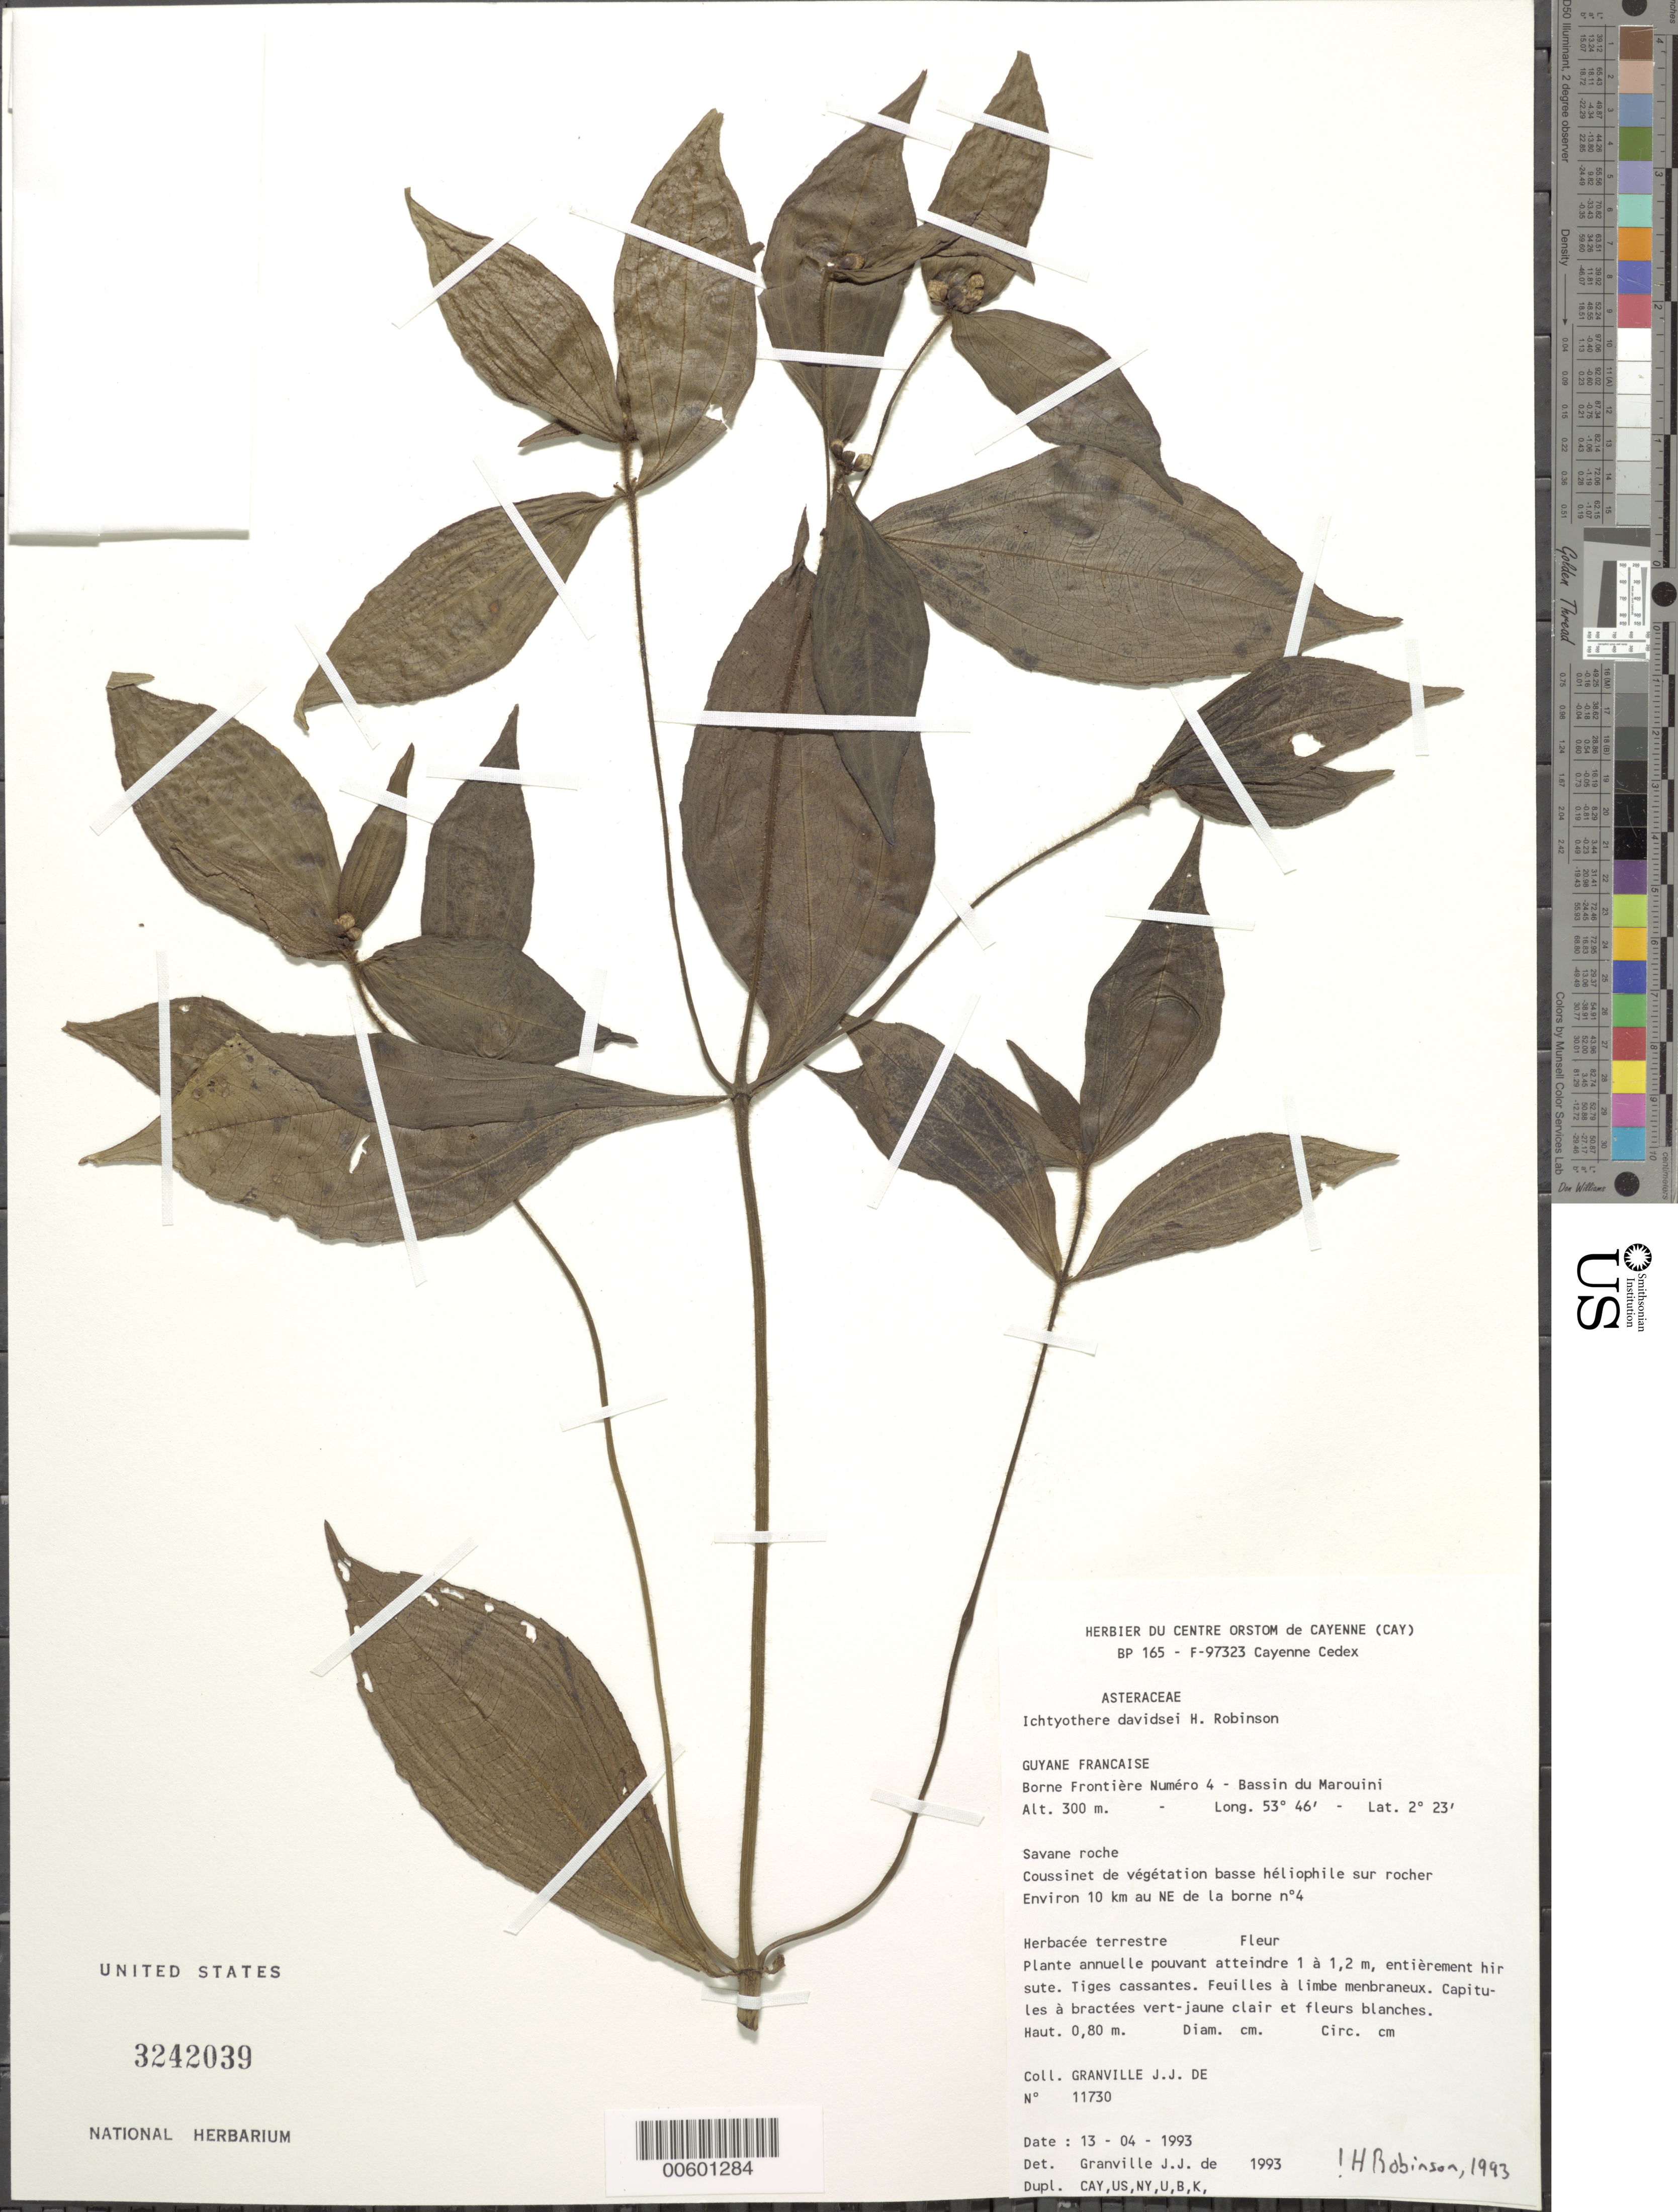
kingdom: Plantae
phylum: Tracheophyta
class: Magnoliopsida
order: Asterales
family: Asteraceae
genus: Ichthyothere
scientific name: Ichthyothere davidsei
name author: H. Rob.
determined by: Granville, J. J. de, (CAY), Institut de Recherche pour le Developpement (IRD) (FRENCH GUIANA)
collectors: J.-J. de Granville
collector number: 11730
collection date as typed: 13-Apr-93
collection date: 1993-04-13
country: French Guiana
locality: Bassin du Marouini, Borne Frontière numéro 4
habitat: Savane roche. Coussinet de eg basse heliophile sur rocher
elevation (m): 300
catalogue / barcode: US 3242039